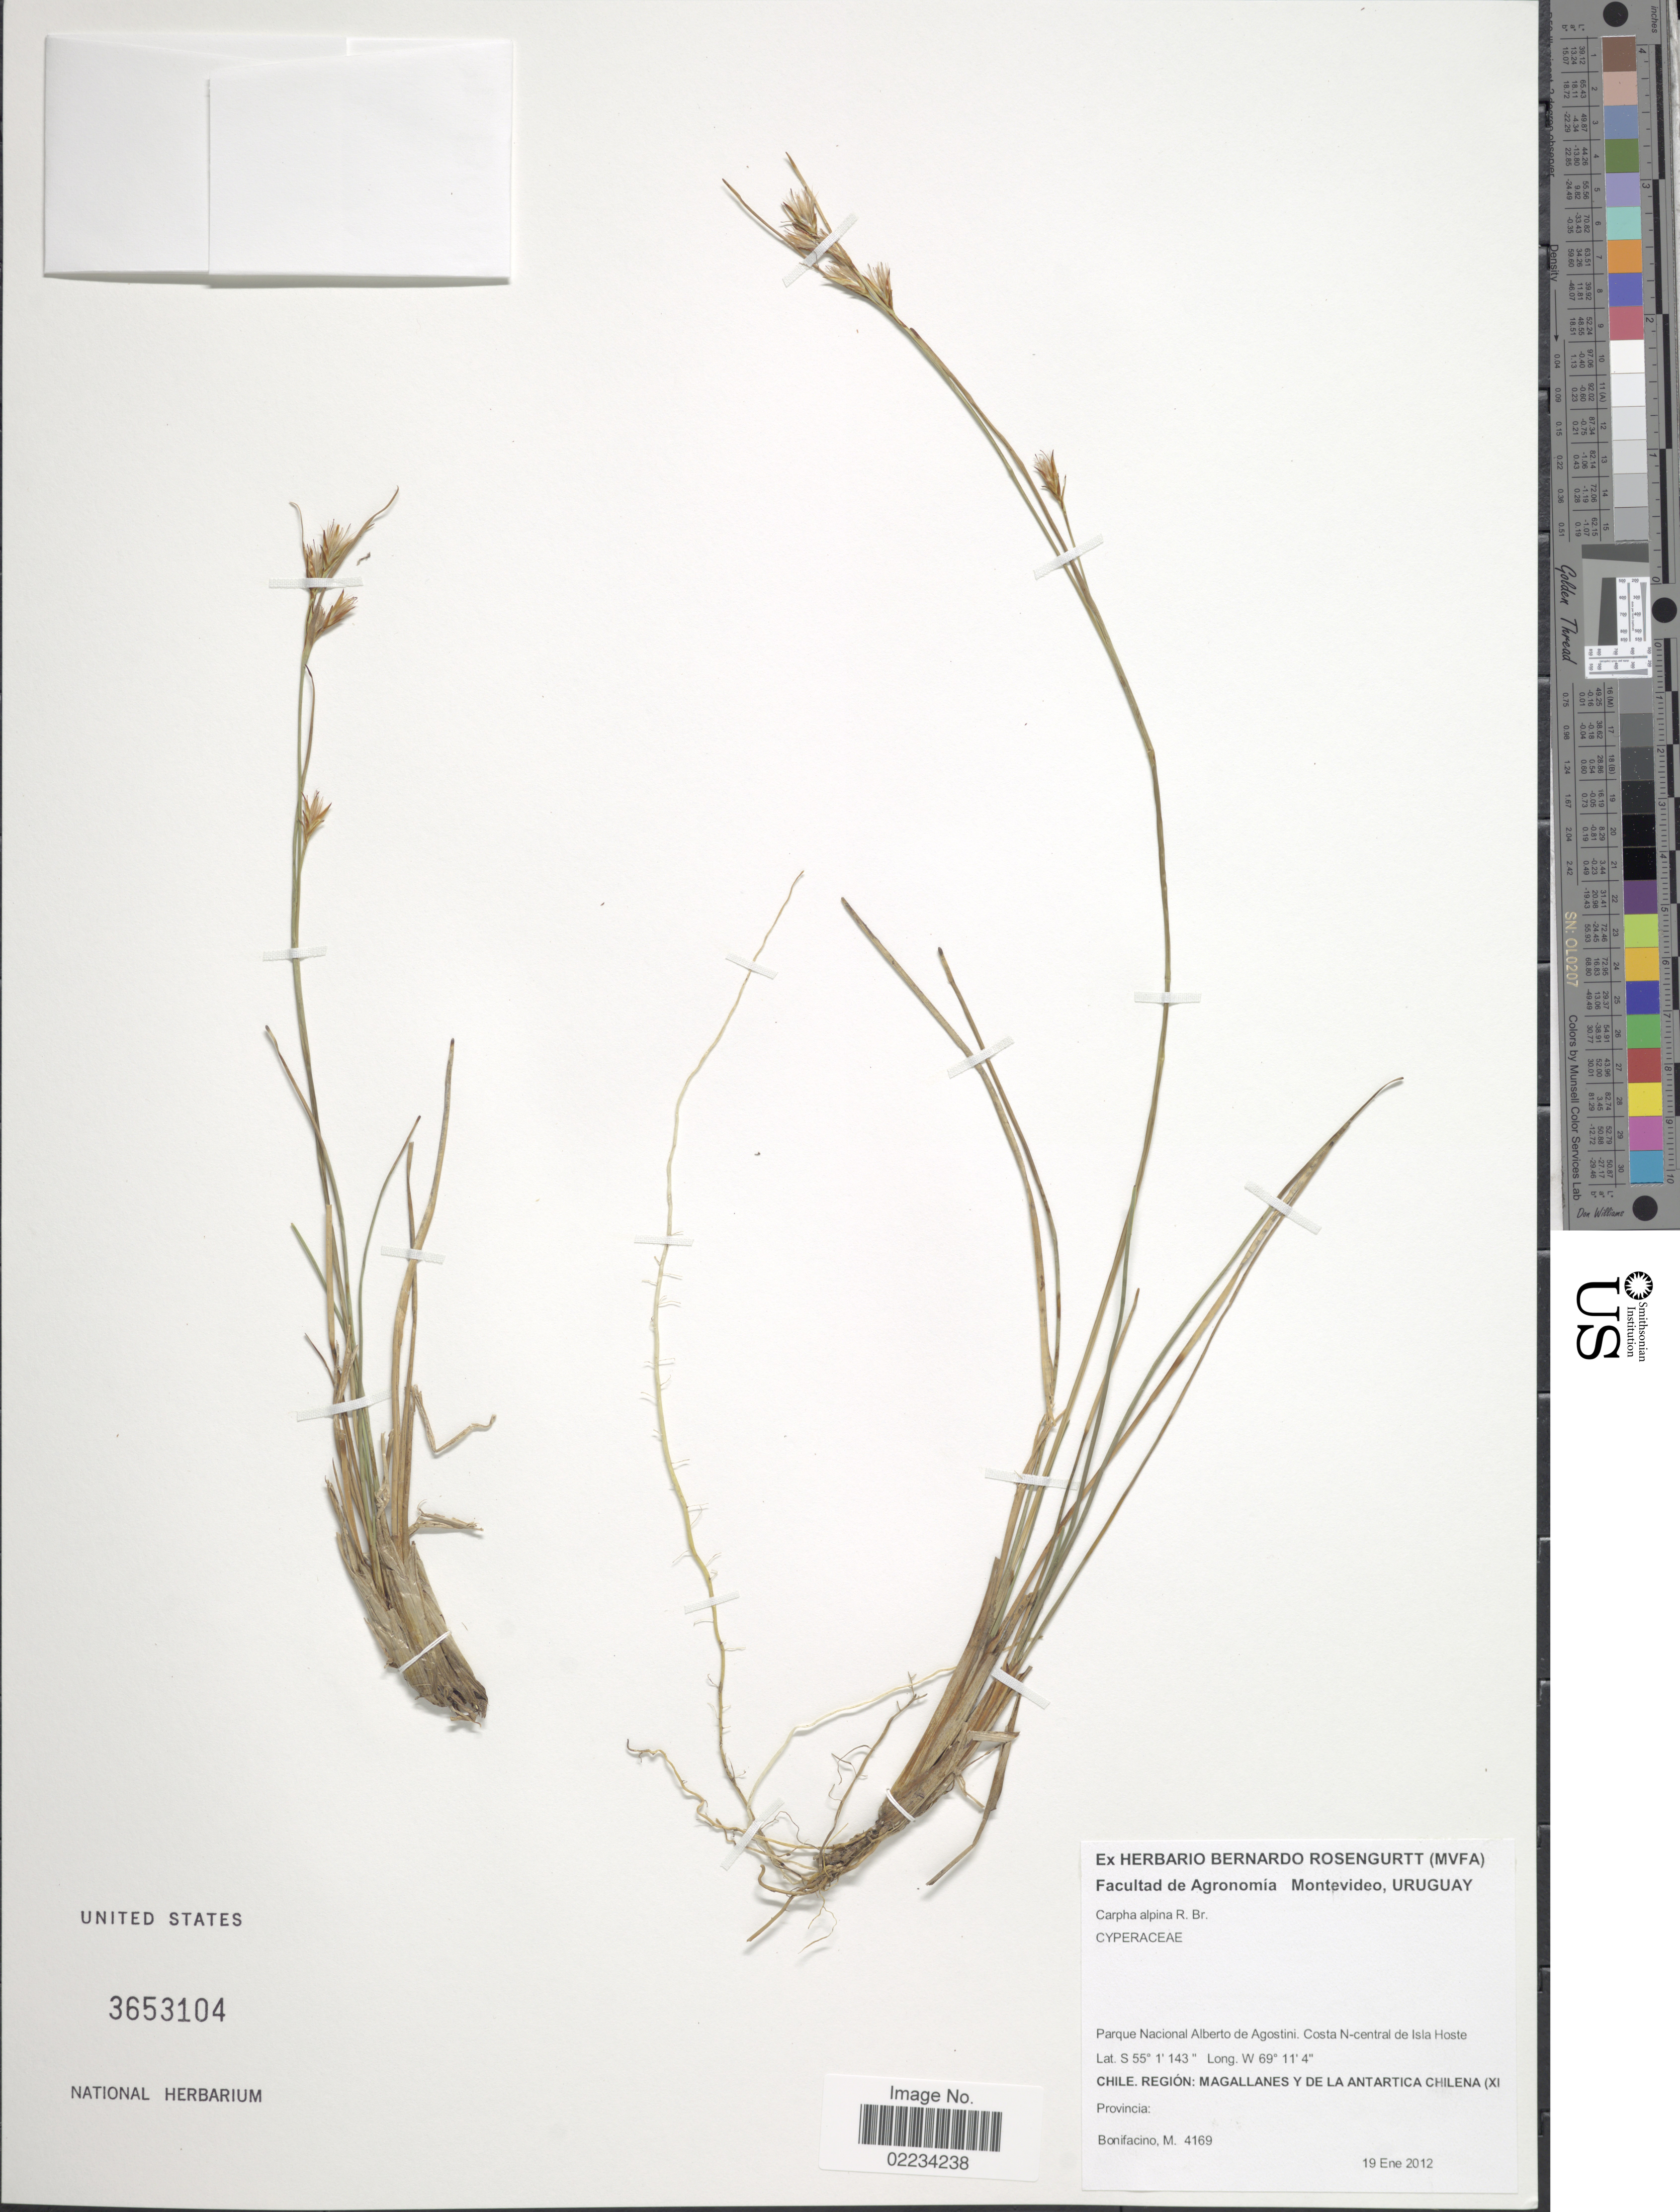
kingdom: Plantae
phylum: Tracheophyta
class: Liliopsida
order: Poales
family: Cyperaceae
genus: Carpha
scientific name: Carpha alpina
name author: R. Br.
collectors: M. Bonifacino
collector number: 4169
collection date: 2012-01-19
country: Chile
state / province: Magallanes y de la Antártica Chilena (XII)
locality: Parque Nacional Alberto de Agostini. Costa N-central de Isla Hoste.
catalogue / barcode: US 3653104